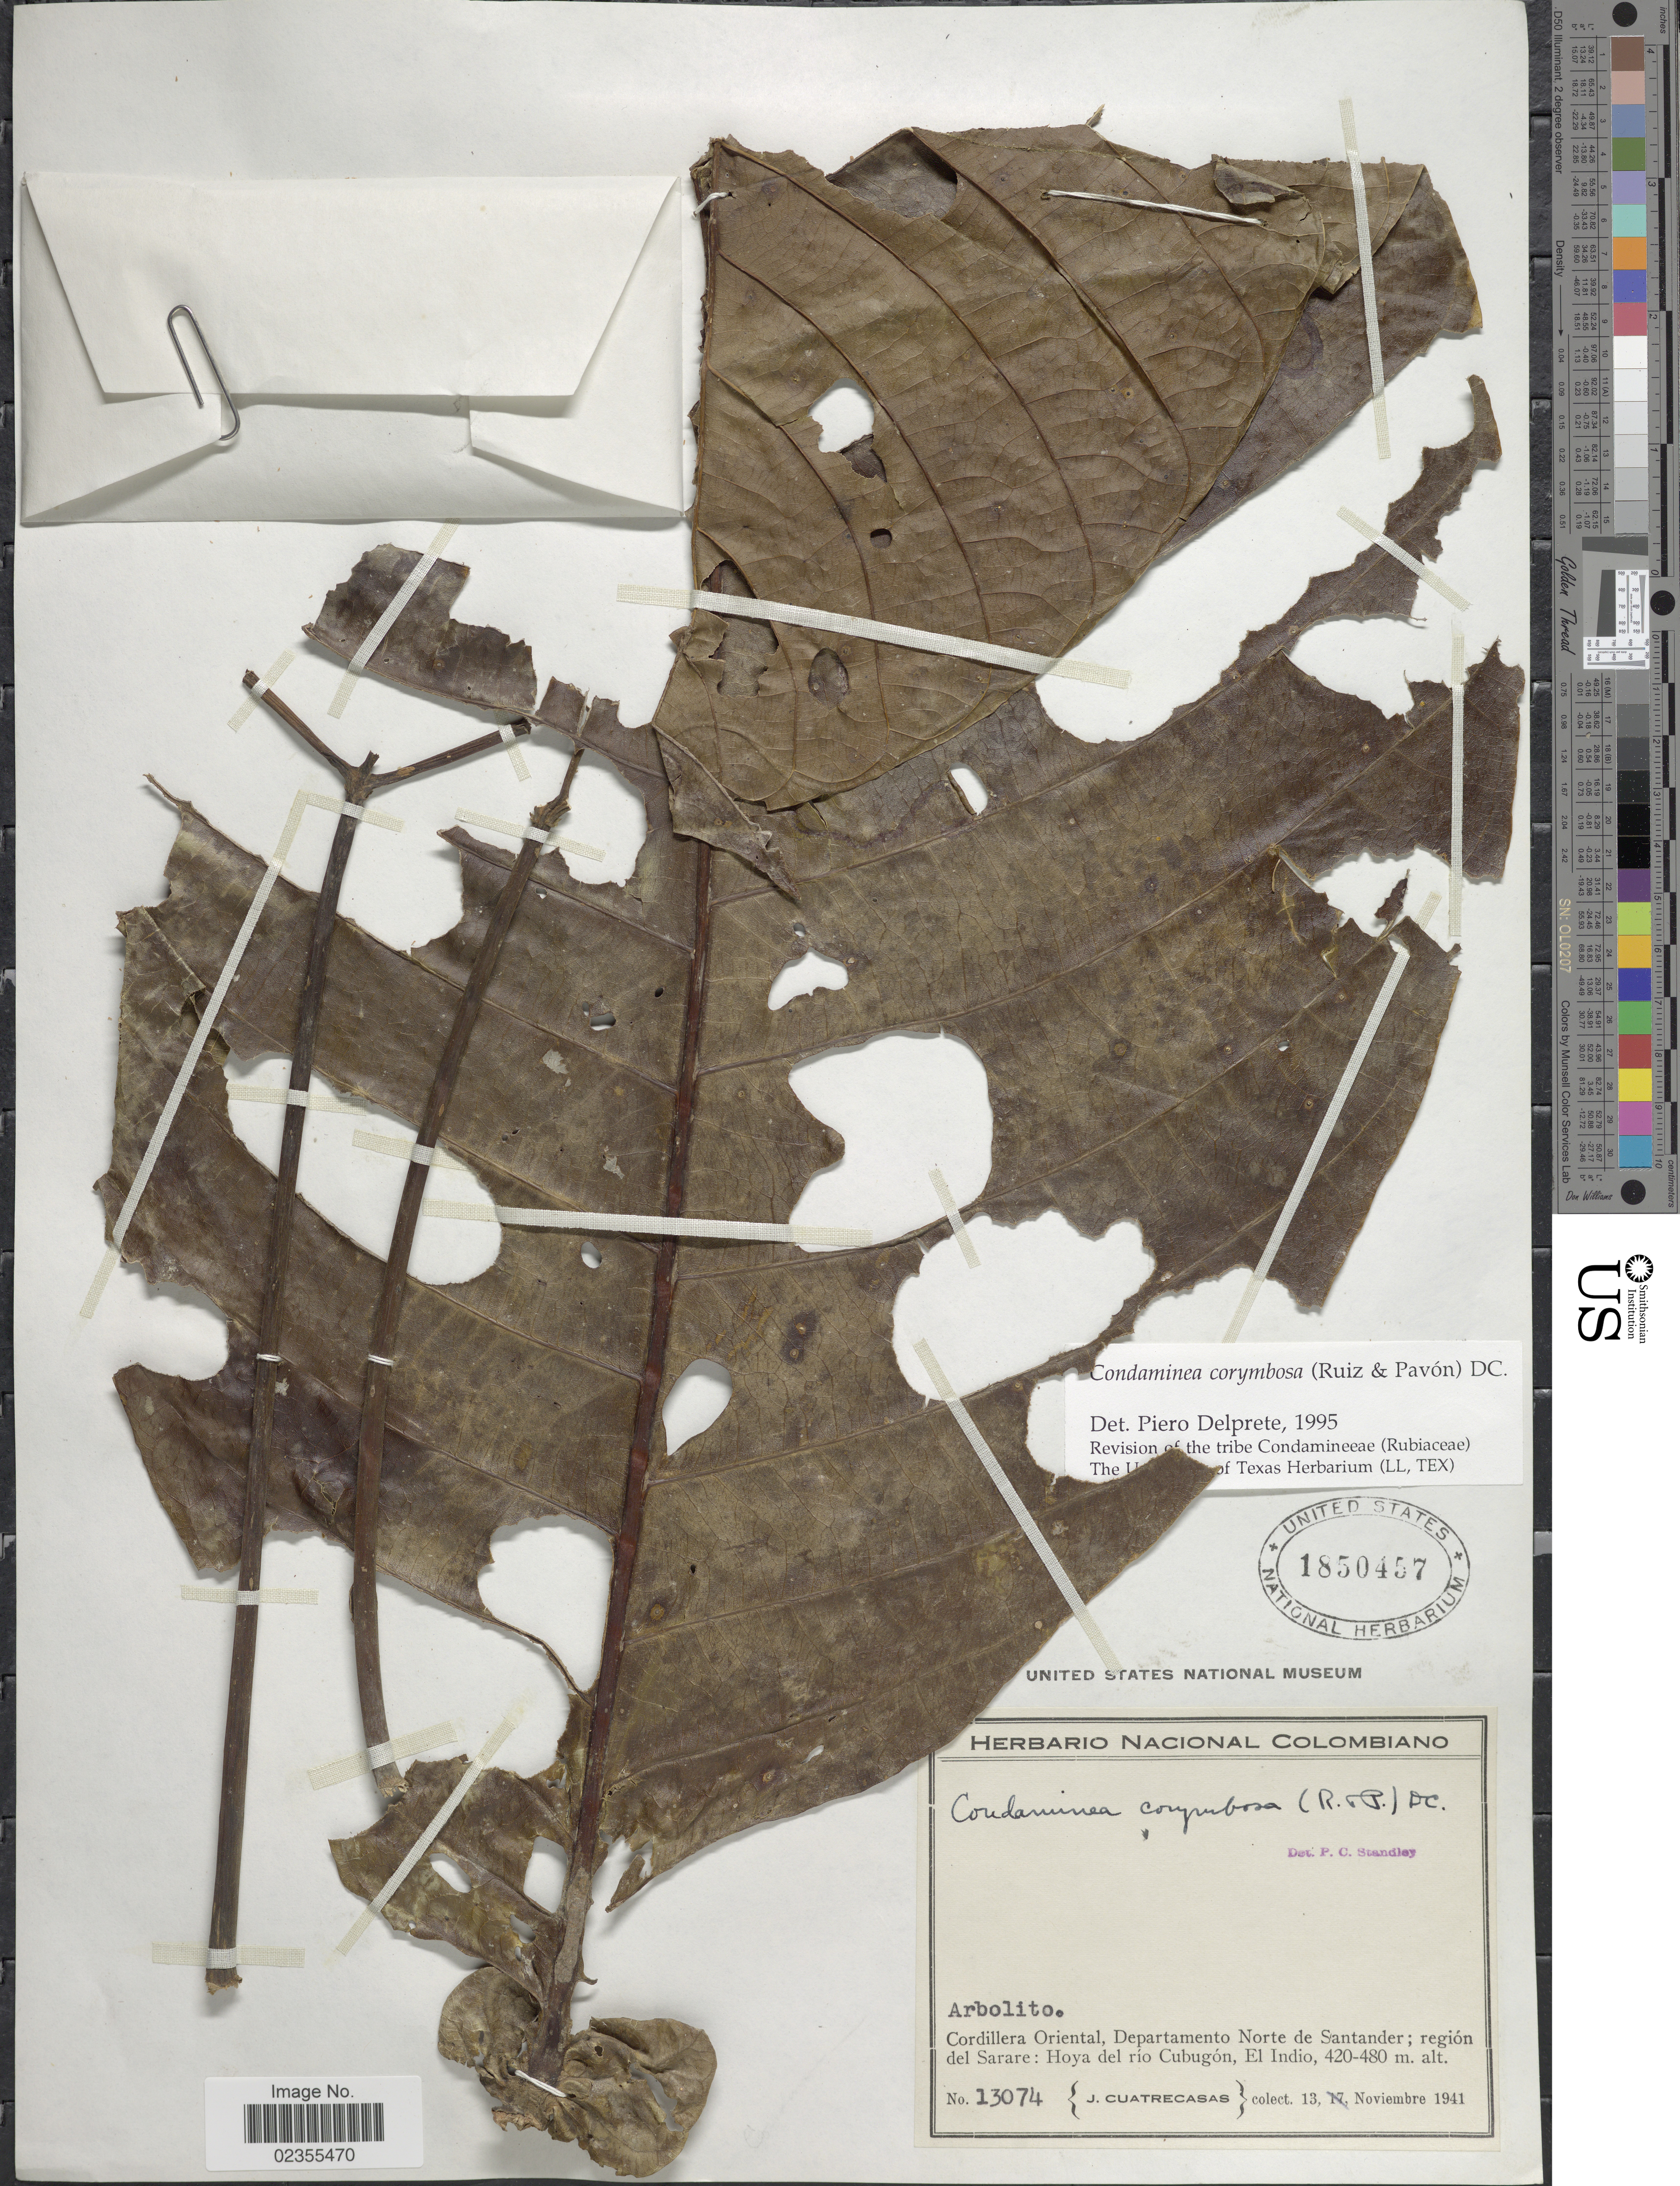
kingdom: Plantae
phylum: Tracheophyta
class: Magnoliopsida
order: Gentianales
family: Rubiaceae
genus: Condaminea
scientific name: Condaminea corymbosa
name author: (Ruiz & Pav.) DC.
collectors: J. Cuatrecasas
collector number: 13074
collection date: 1941-11-13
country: Colombia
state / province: Norte de Santander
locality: Cordillera Oriental; region de Sarare: Hoya del rio Cubugon, El Indio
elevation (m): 420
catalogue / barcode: US 1850457